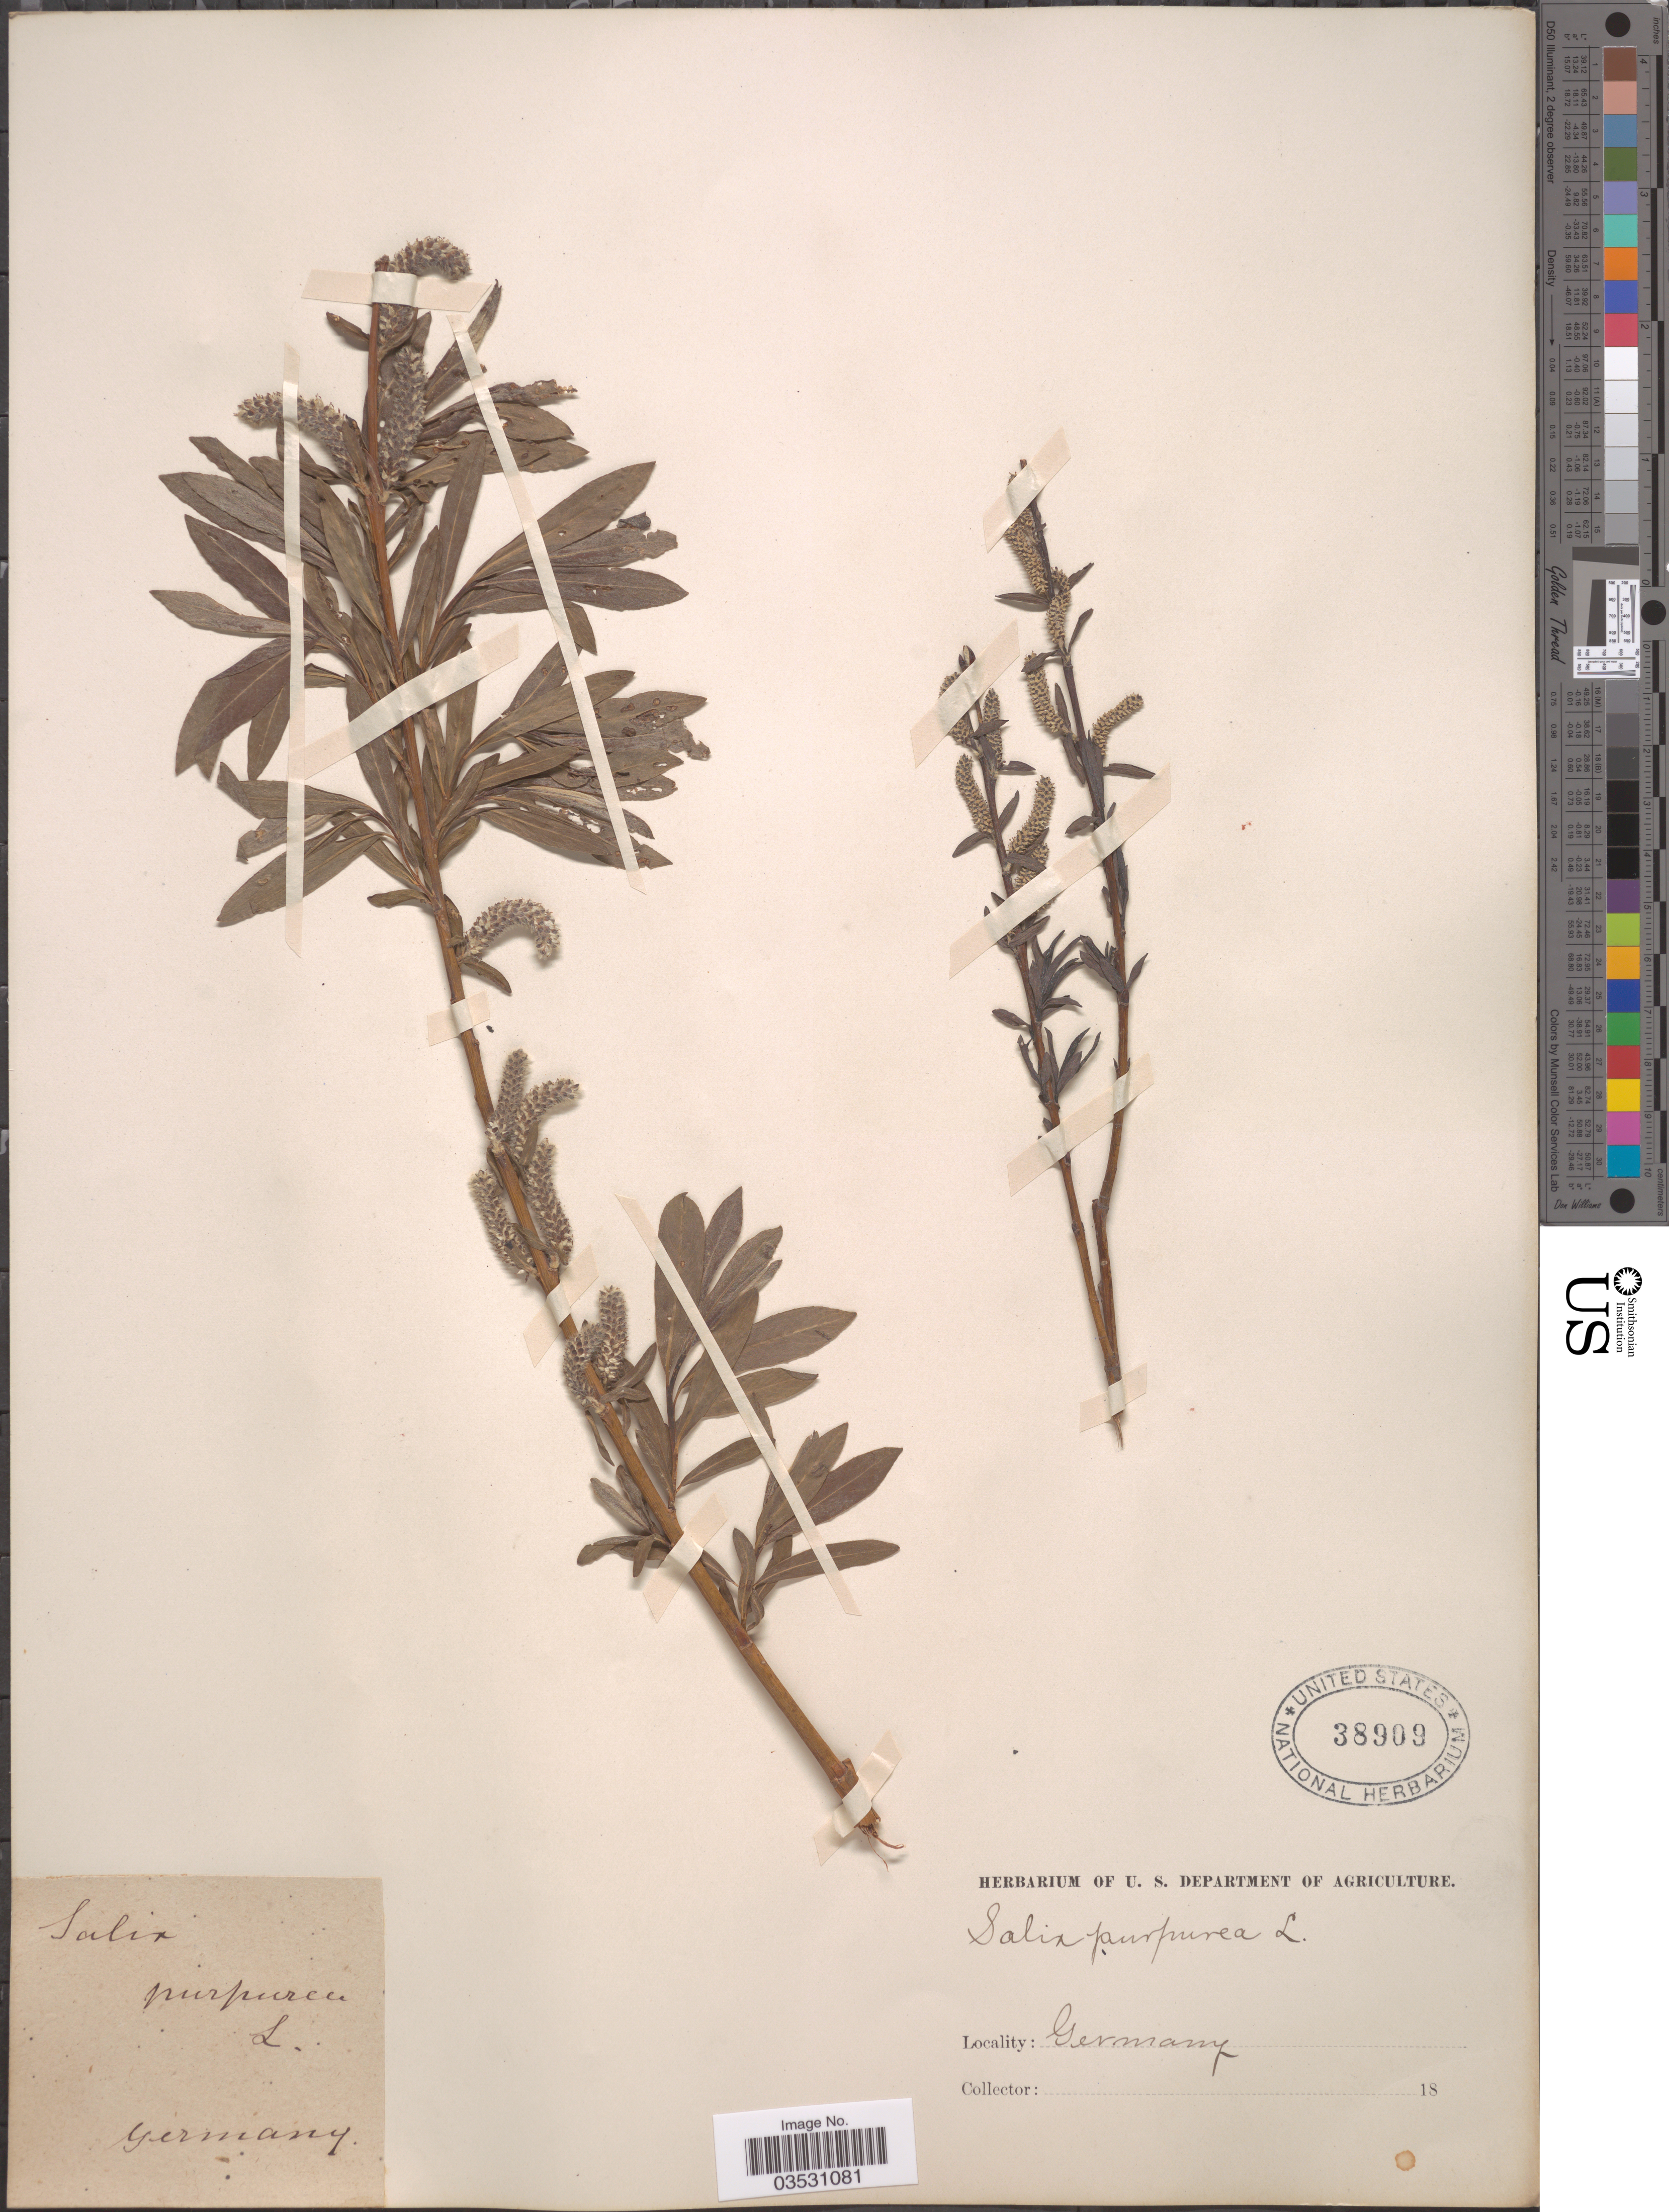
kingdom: Plantae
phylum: Tracheophyta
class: Magnoliopsida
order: Malpighiales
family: Salicaceae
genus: Salix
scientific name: Salix purpurea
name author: L.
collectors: ex herb. U. S. Department of Agriculture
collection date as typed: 18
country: Germany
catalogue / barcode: US 38909